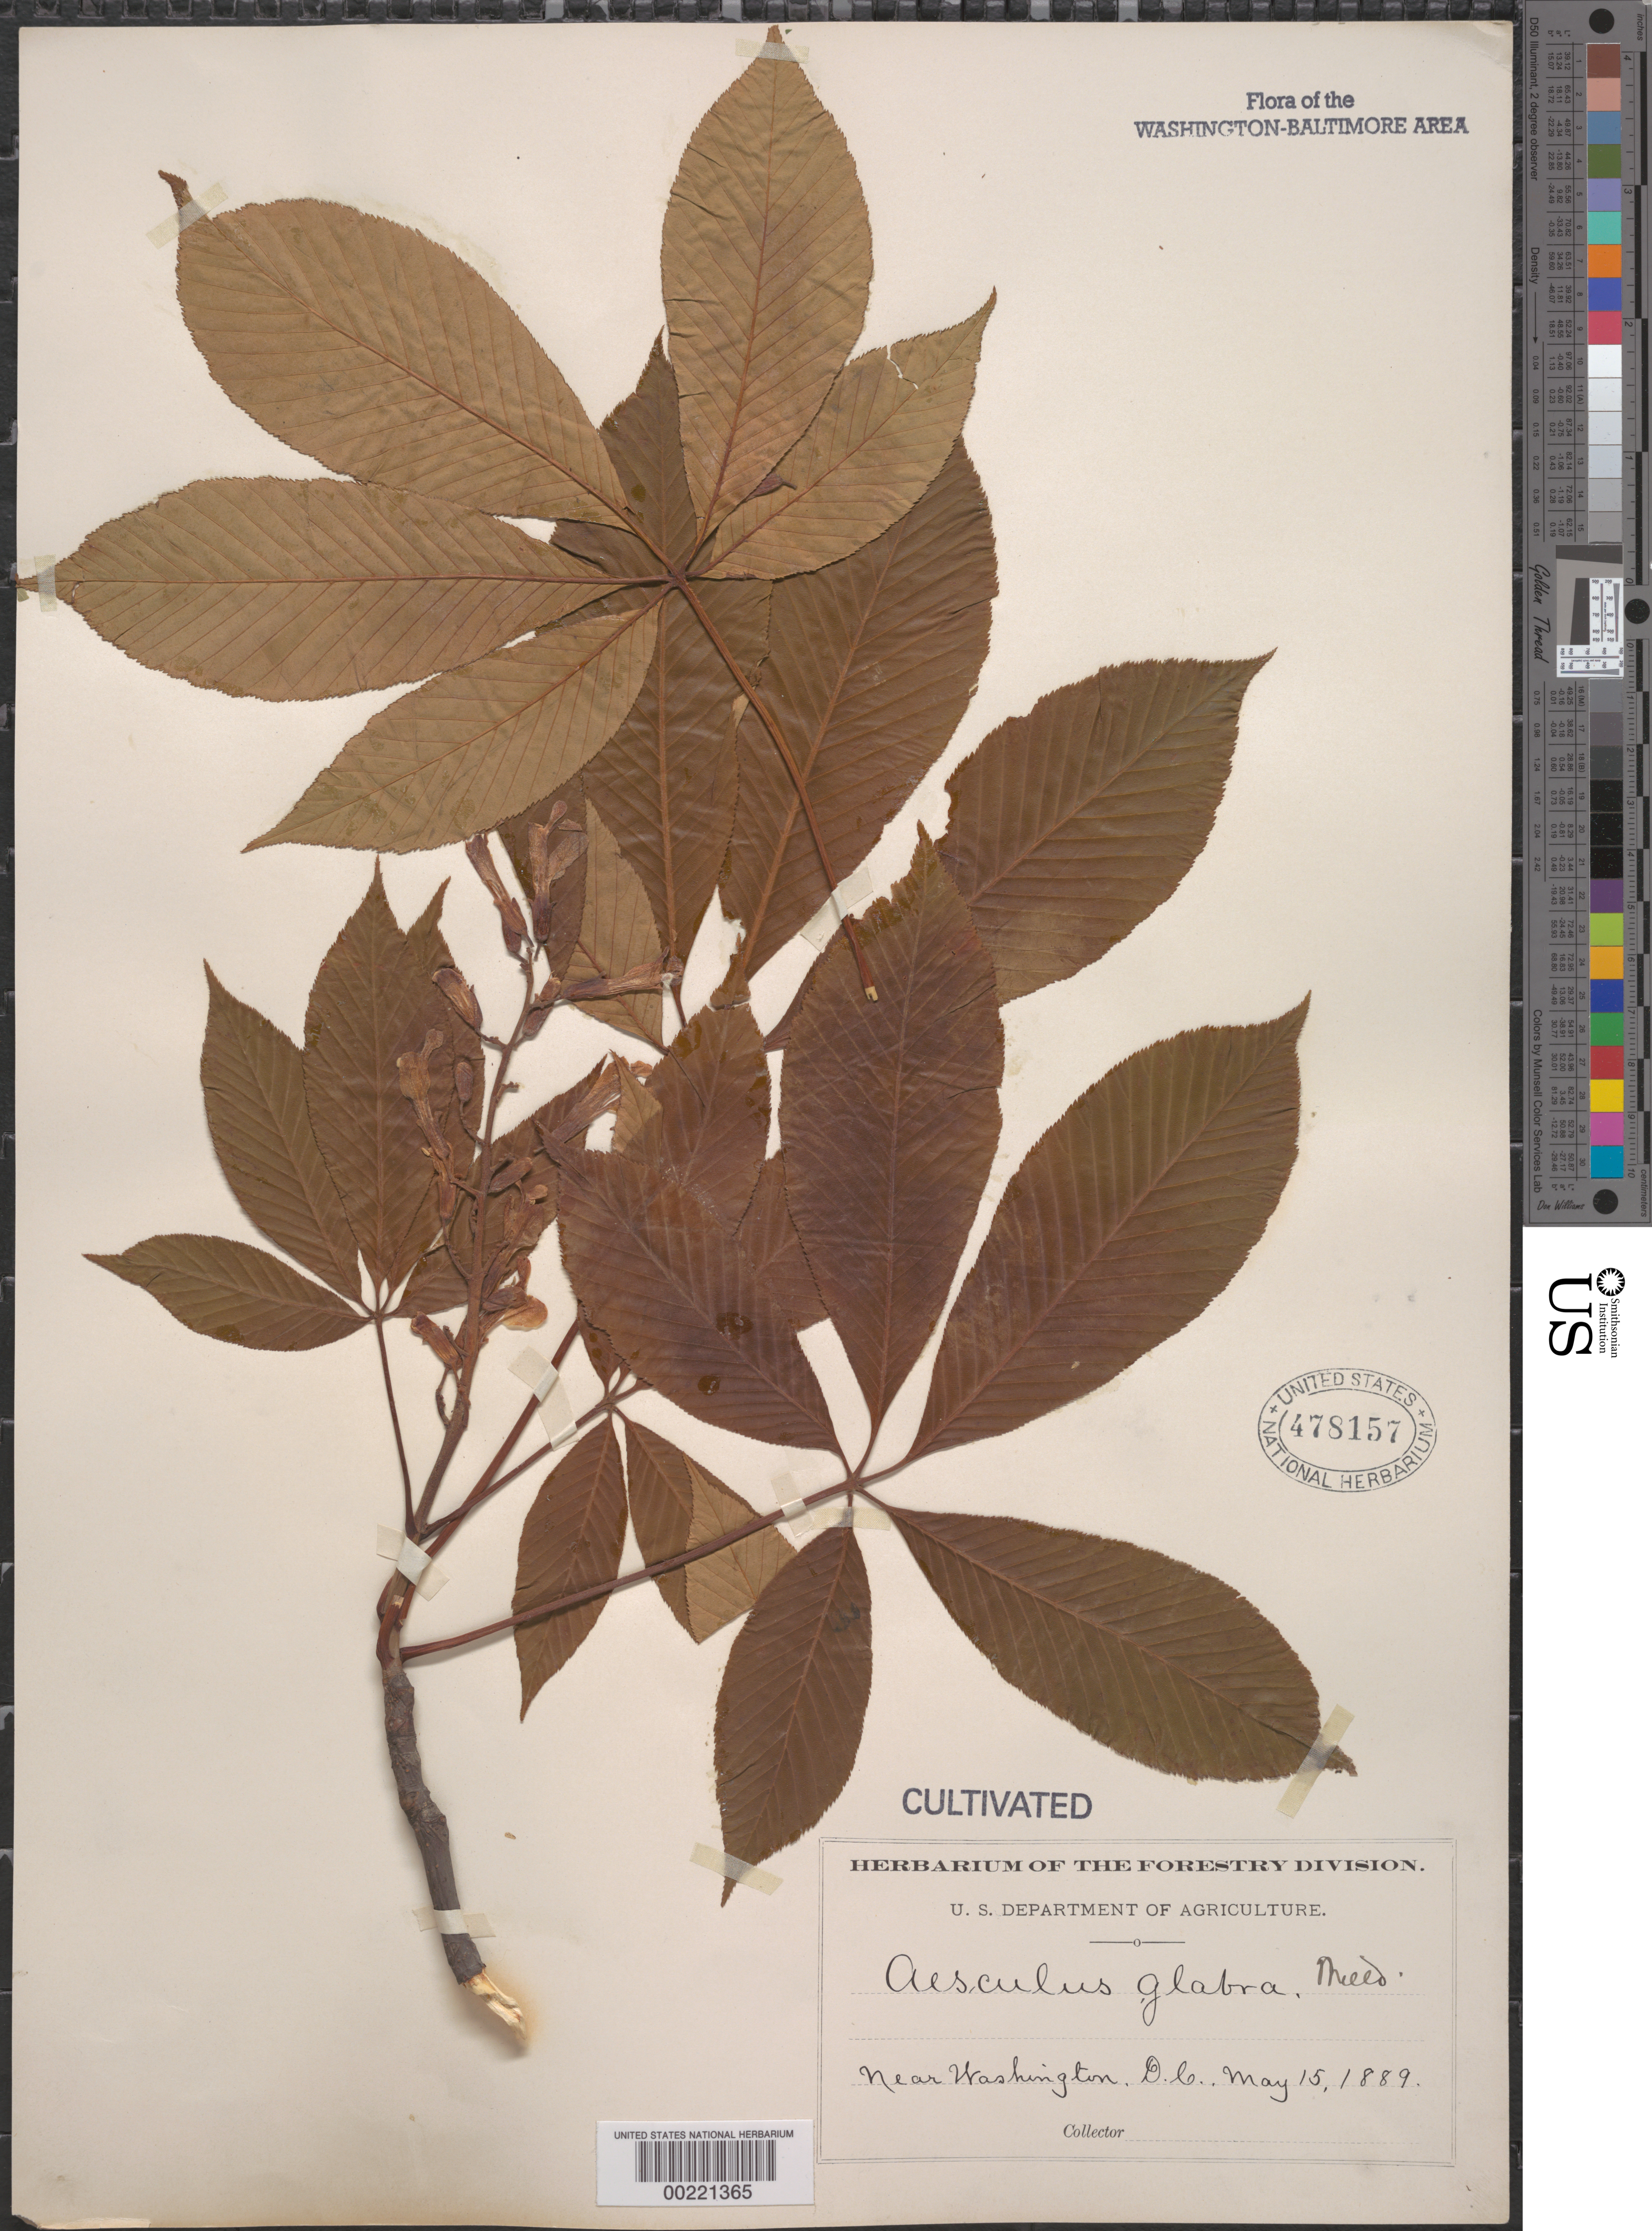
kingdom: Plantae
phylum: Tracheophyta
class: Magnoliopsida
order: Sapindales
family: Sapindaceae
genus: Aesculus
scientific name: Aesculus glabra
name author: Willd.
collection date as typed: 15 May 1888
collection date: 1888-05-15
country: United States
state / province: District of Columbia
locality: Near Washington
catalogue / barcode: US 478157